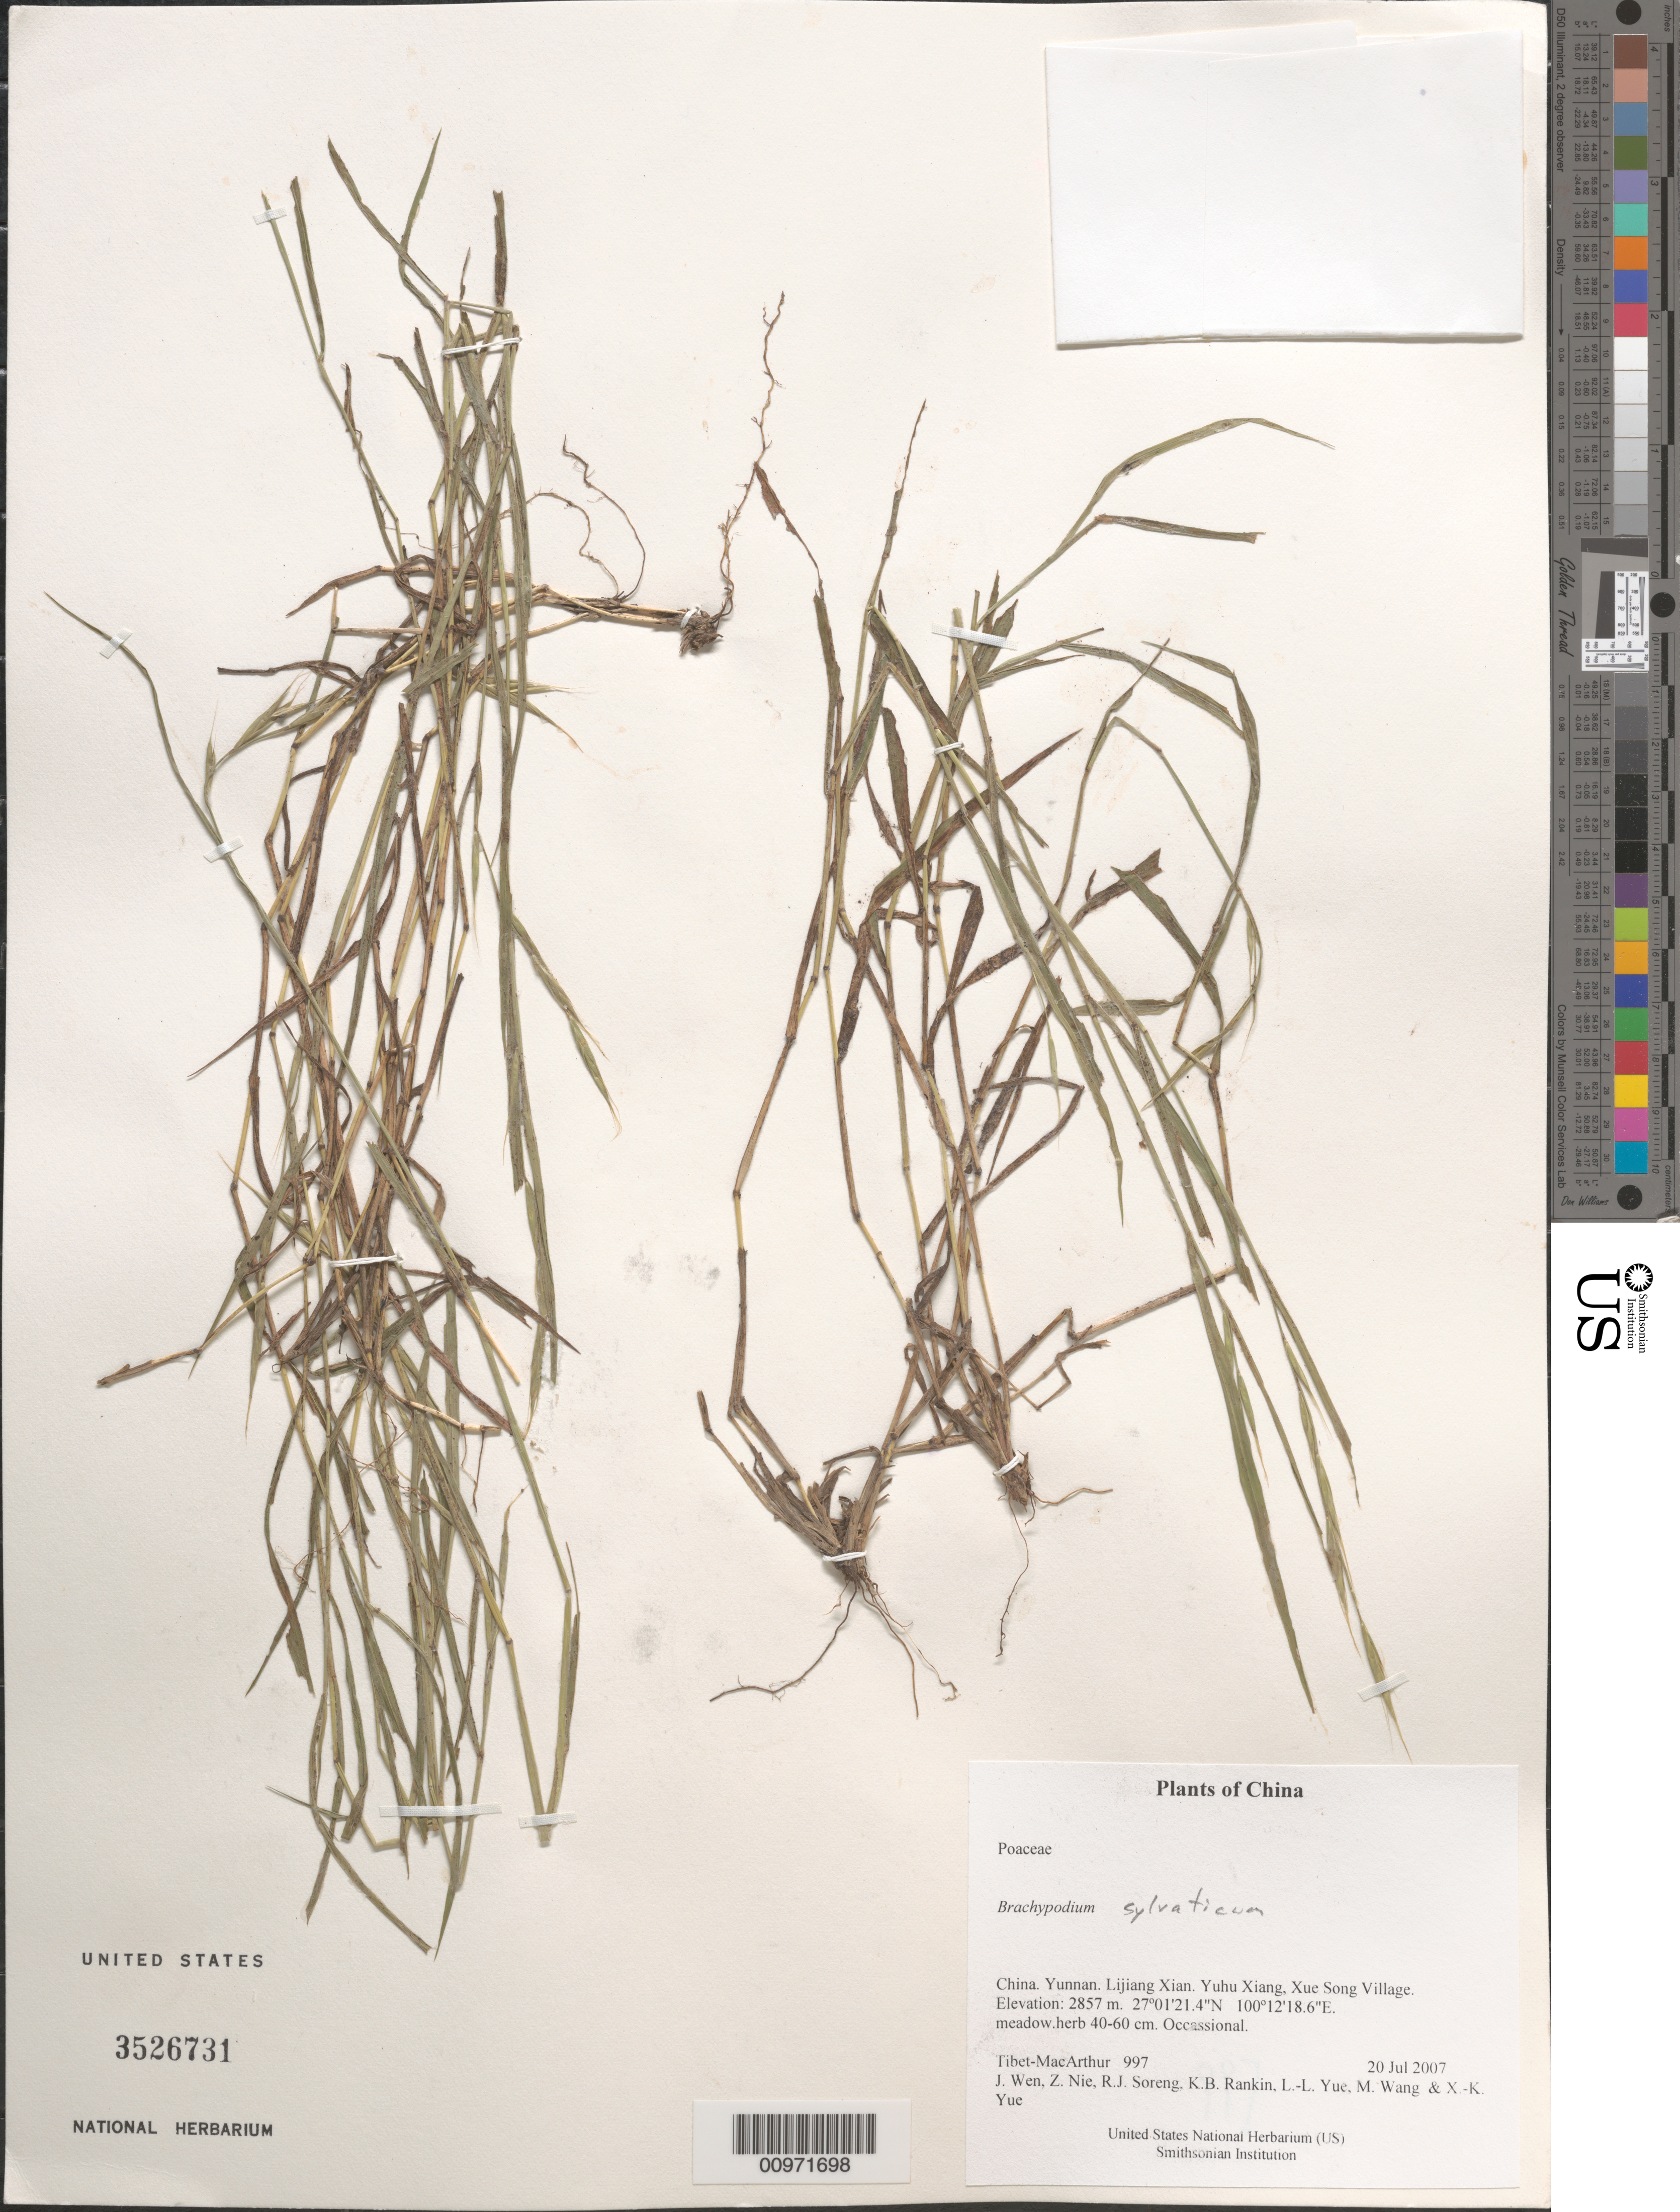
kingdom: Plantae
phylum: Tracheophyta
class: Liliopsida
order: Poales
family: Poaceae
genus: Brachypodium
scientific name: Brachypodium sylvaticum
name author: (Huds.) P. Beauv.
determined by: Soreng, Robert J., Research Associate (BOT), Smithsonian Institution - National Museum of Natural History (UNITED STATES)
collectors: Tibet-MacArthur, J. Wen, Z. Nie, R. J. Soreng, K. Rankin, L. Yue, M. Wang & X. Yue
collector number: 997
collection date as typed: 20 Jul 2007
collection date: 2007-07-20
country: China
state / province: Yunnan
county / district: Lijiang Xian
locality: Yuhu Xiang, Xue Song Village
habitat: meadow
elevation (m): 2857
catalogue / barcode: US 3526731